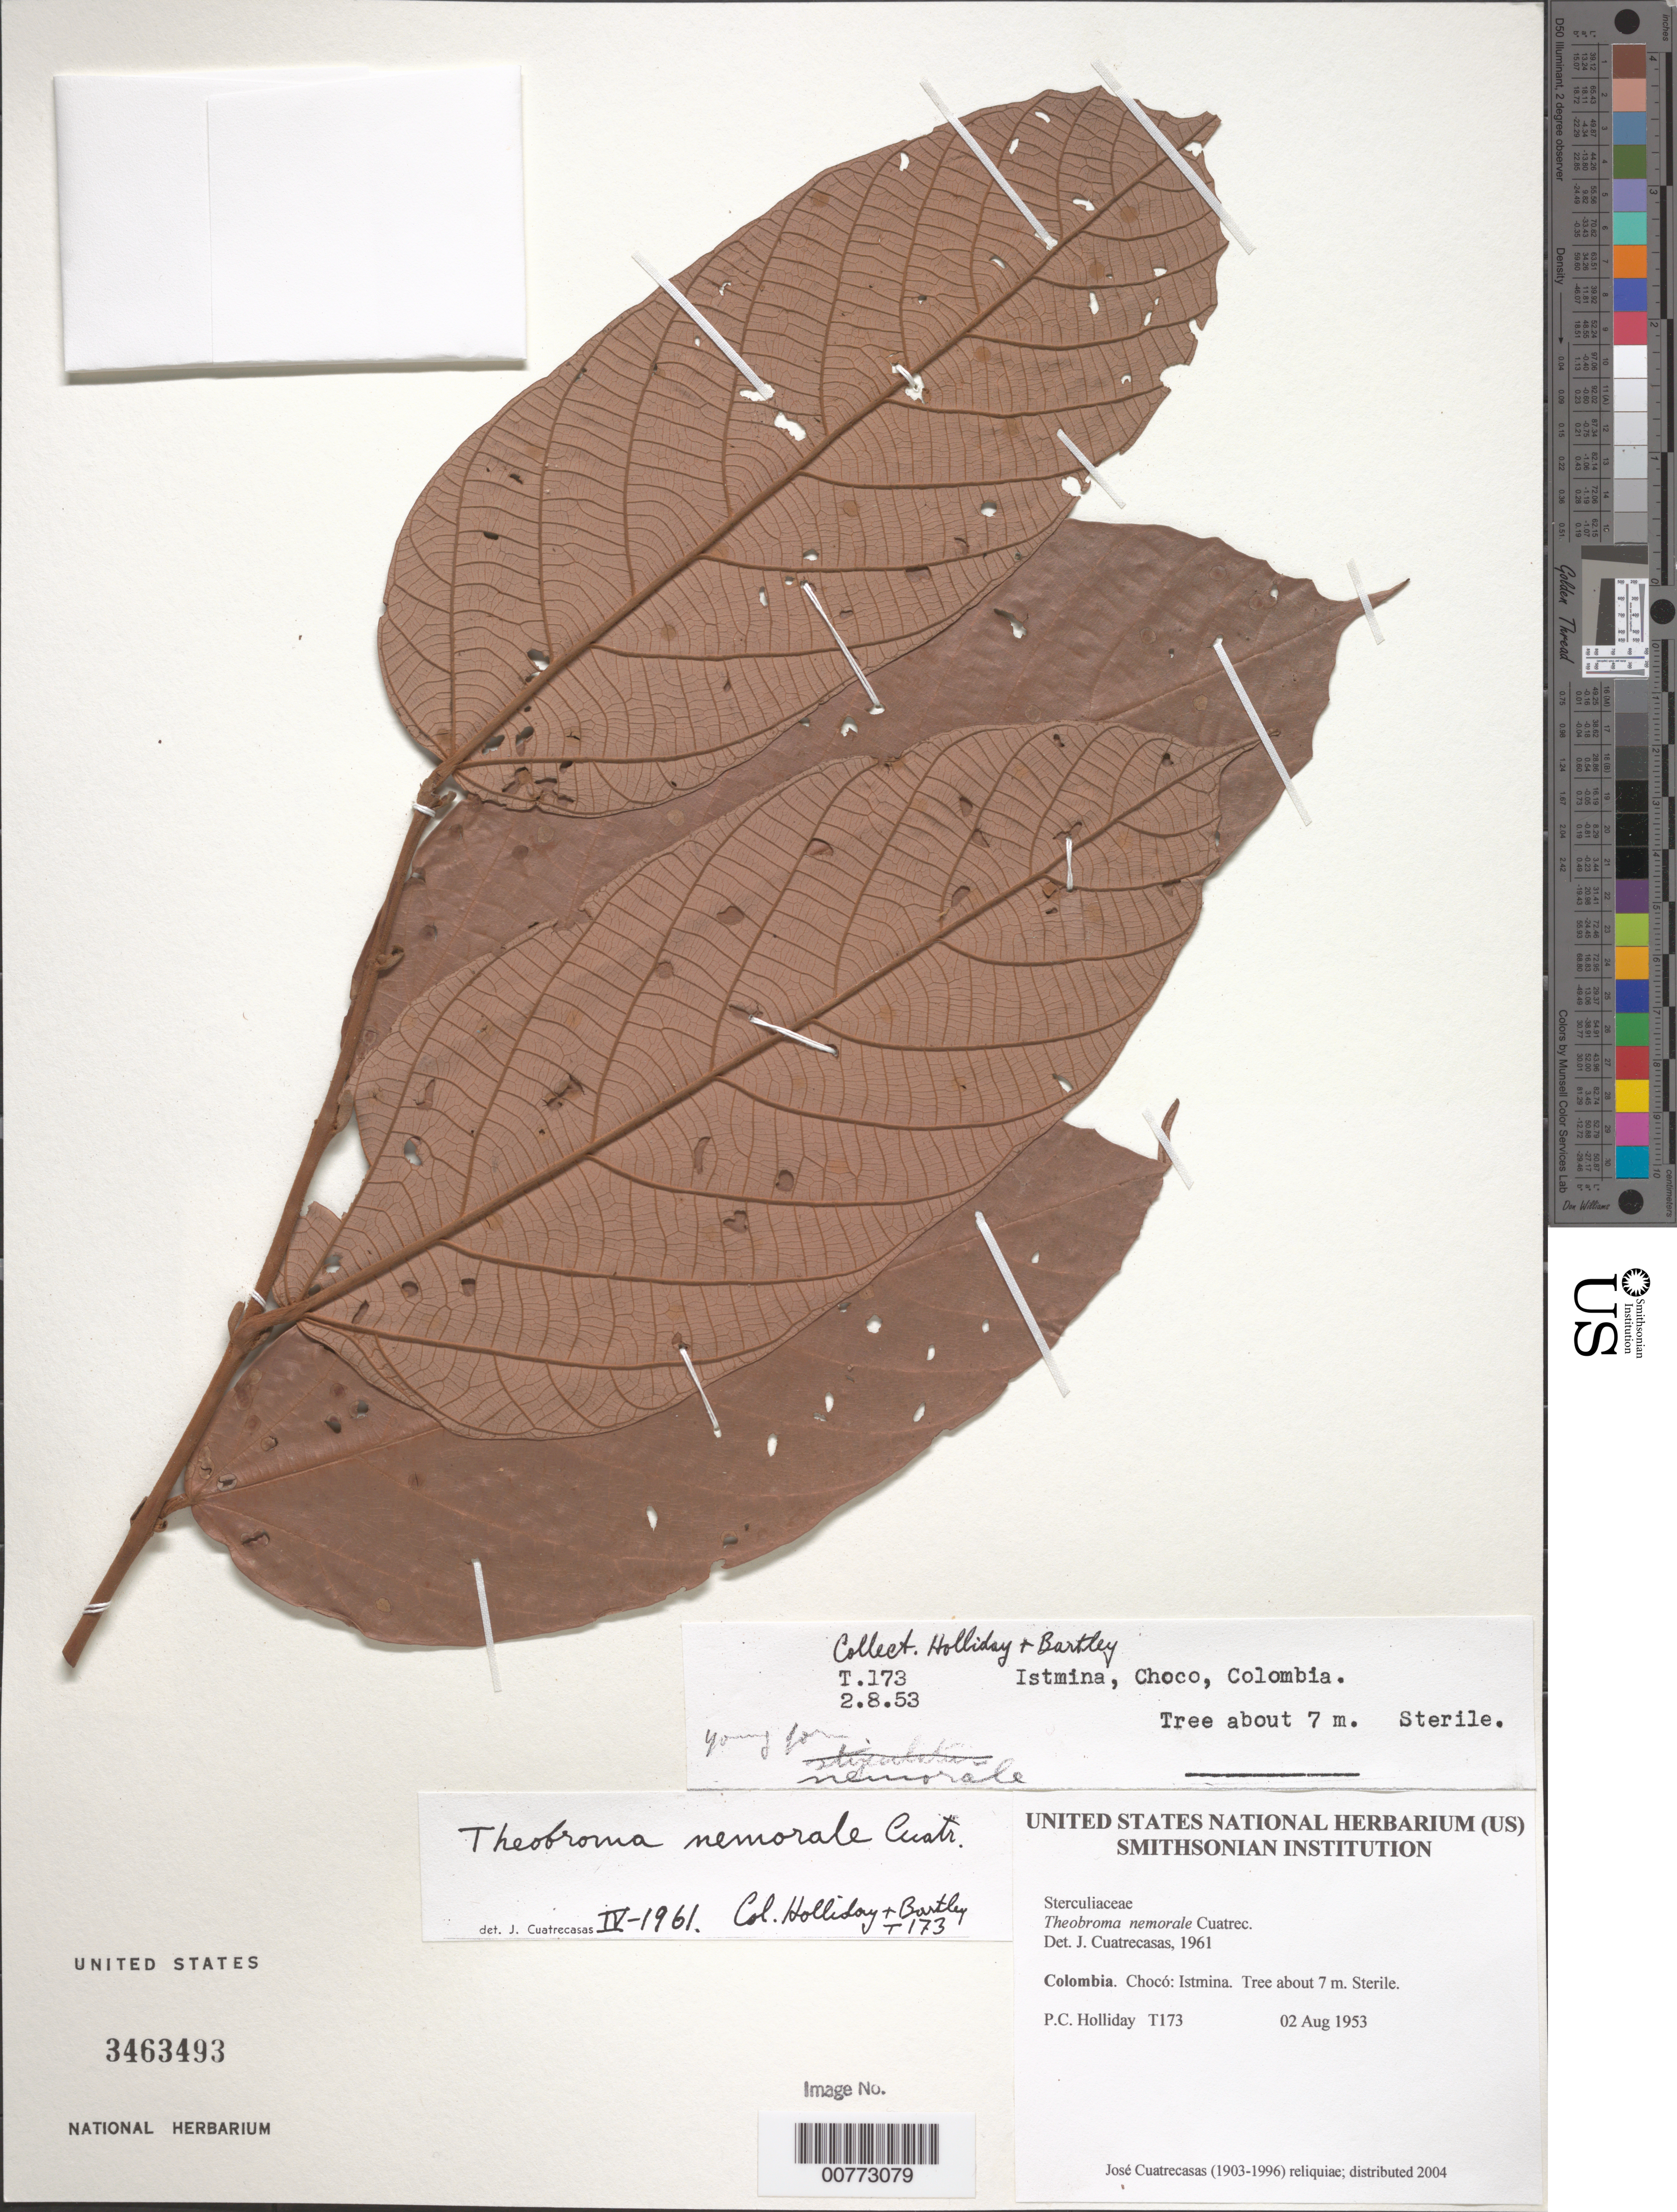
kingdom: Plantae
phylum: Tracheophyta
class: Magnoliopsida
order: Malvales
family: Malvaceae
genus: Theobroma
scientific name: Theobroma nemorale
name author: Cuatrec.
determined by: Cuatrecasas, J.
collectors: P. C. Holliday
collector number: T173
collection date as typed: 02 Aug 1953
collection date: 1953-08-02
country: Colombia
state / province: Chocó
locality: Istmina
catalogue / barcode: US 3463493